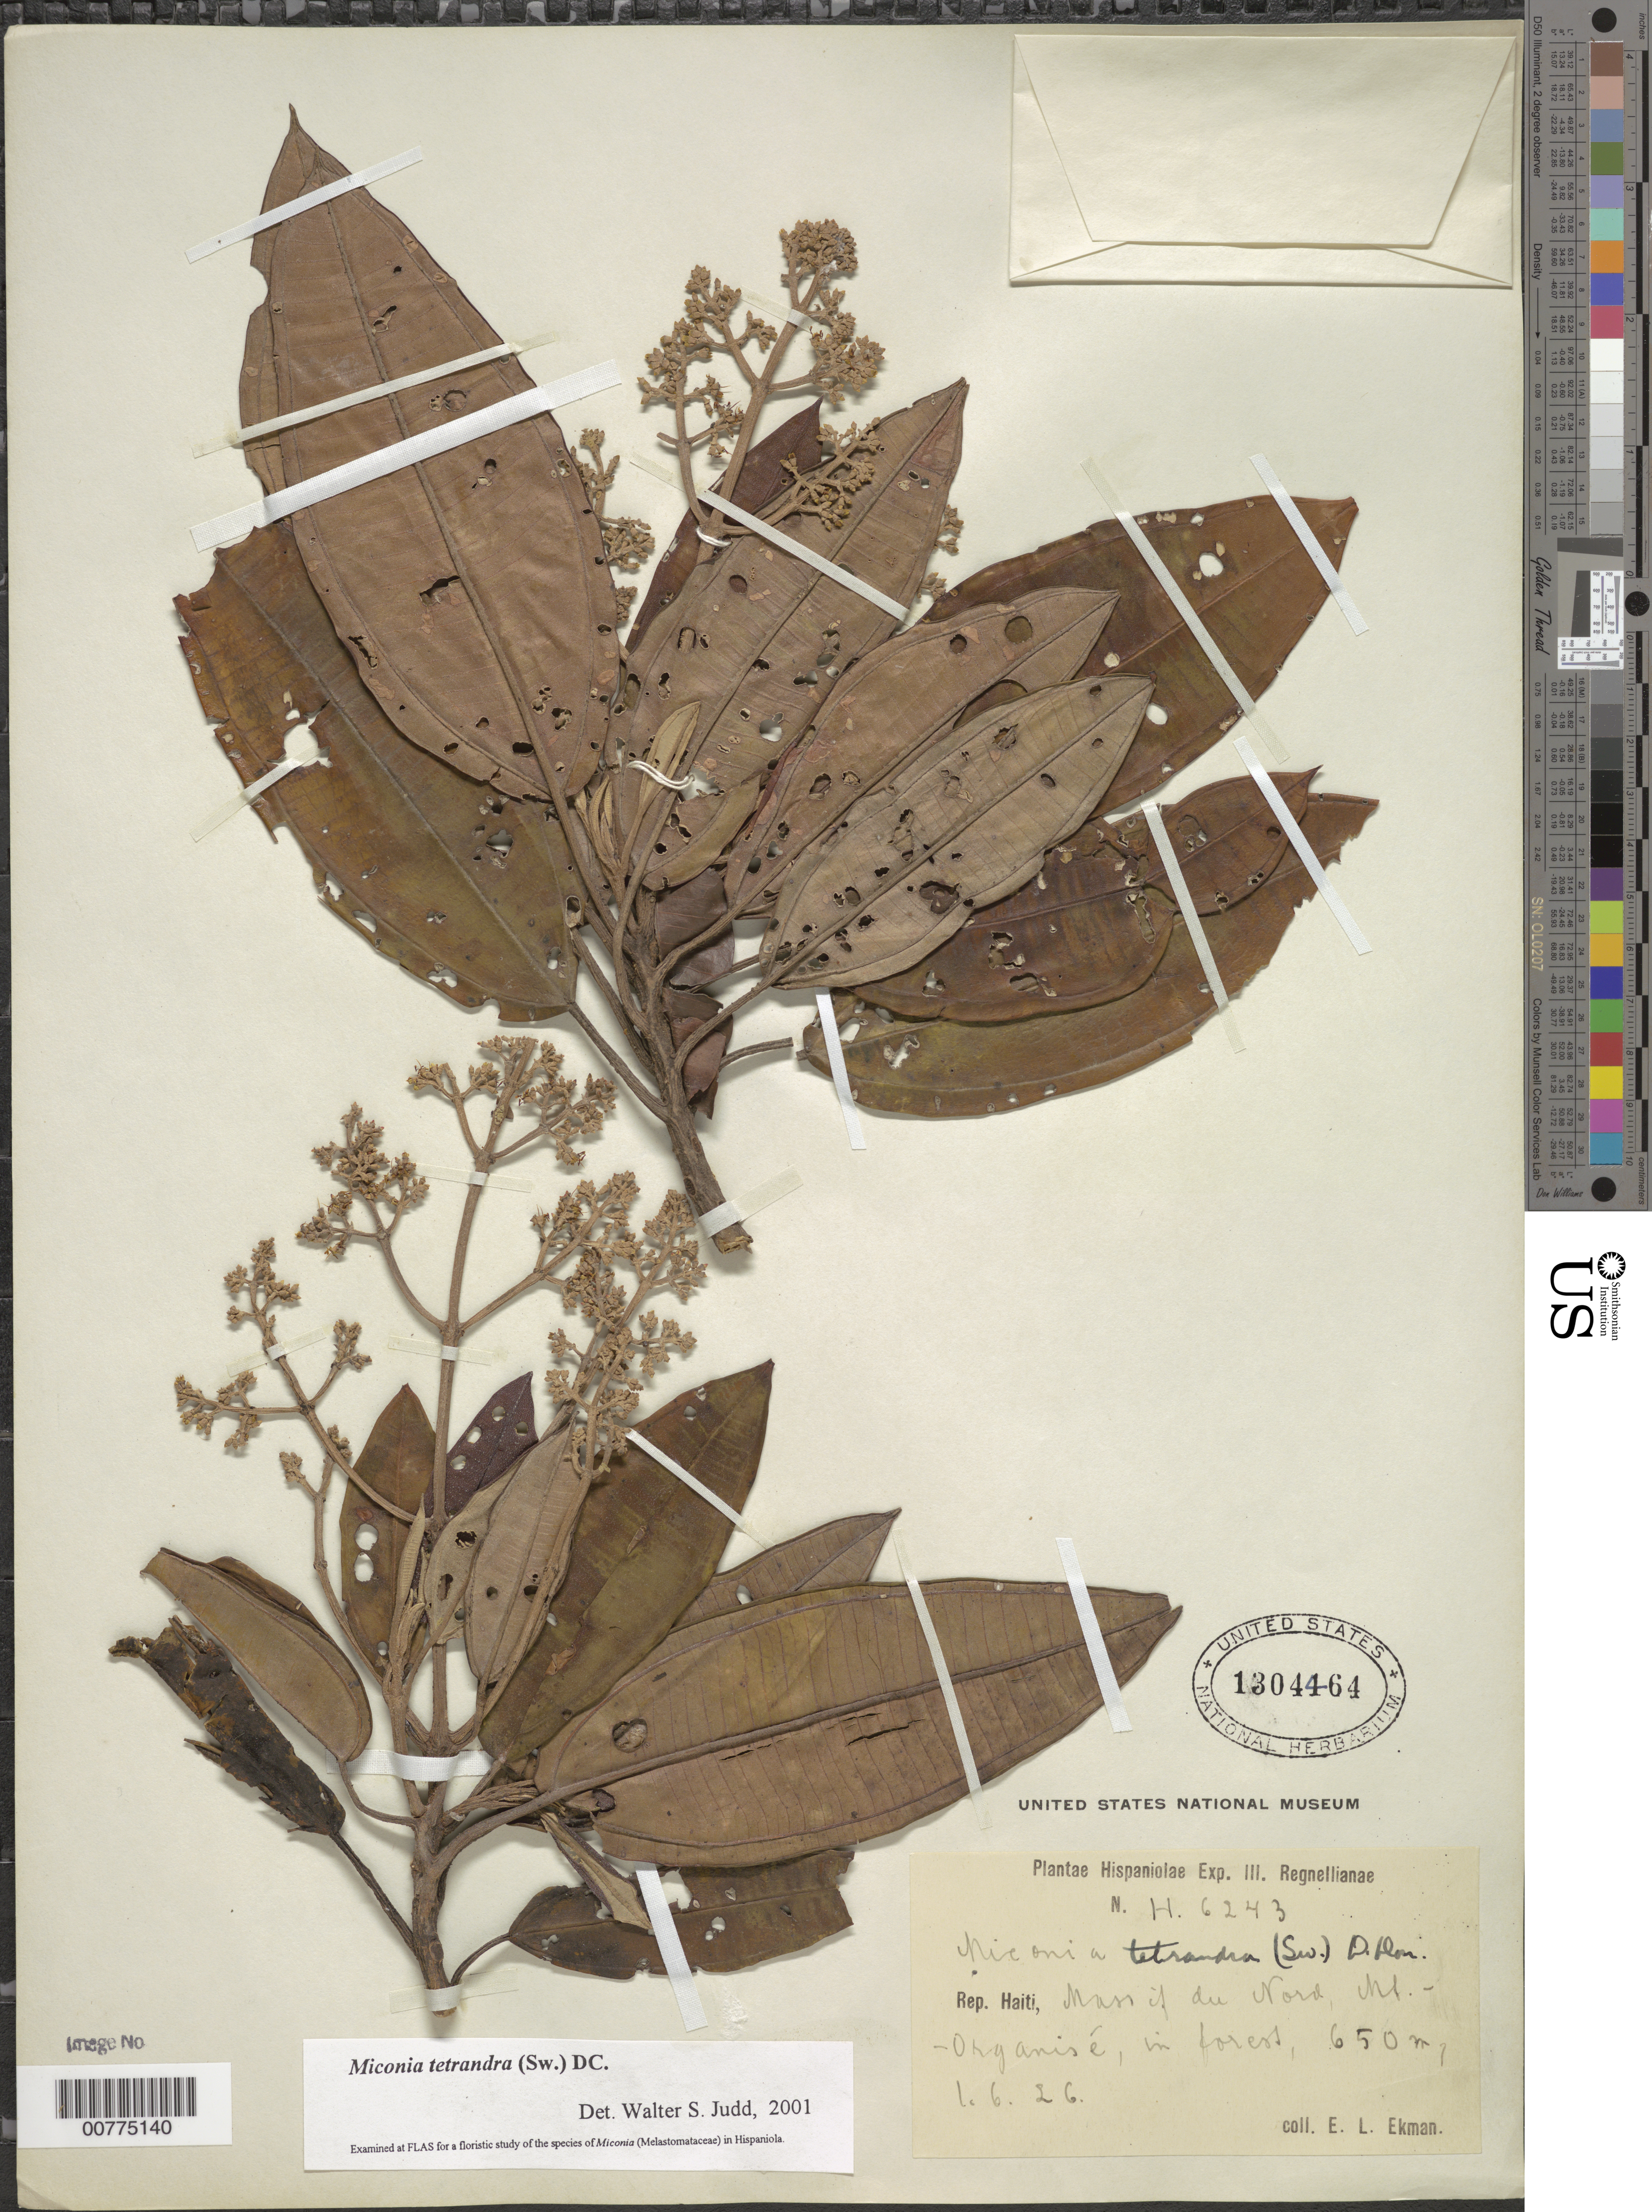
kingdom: Plantae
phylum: Tracheophyta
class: Magnoliopsida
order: Myrtales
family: Melastomataceae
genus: Miconia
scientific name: Miconia tetrandra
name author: (Sw.) D. Don ex G. Don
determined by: Judd, Walter S.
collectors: E. L. Ekman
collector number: H 6243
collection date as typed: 01 Jun 1926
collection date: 1926-06-01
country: Haiti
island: Hispaniola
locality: Massif du Nord, Mt. Organizé.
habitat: In forest.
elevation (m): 650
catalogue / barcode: US 1304464